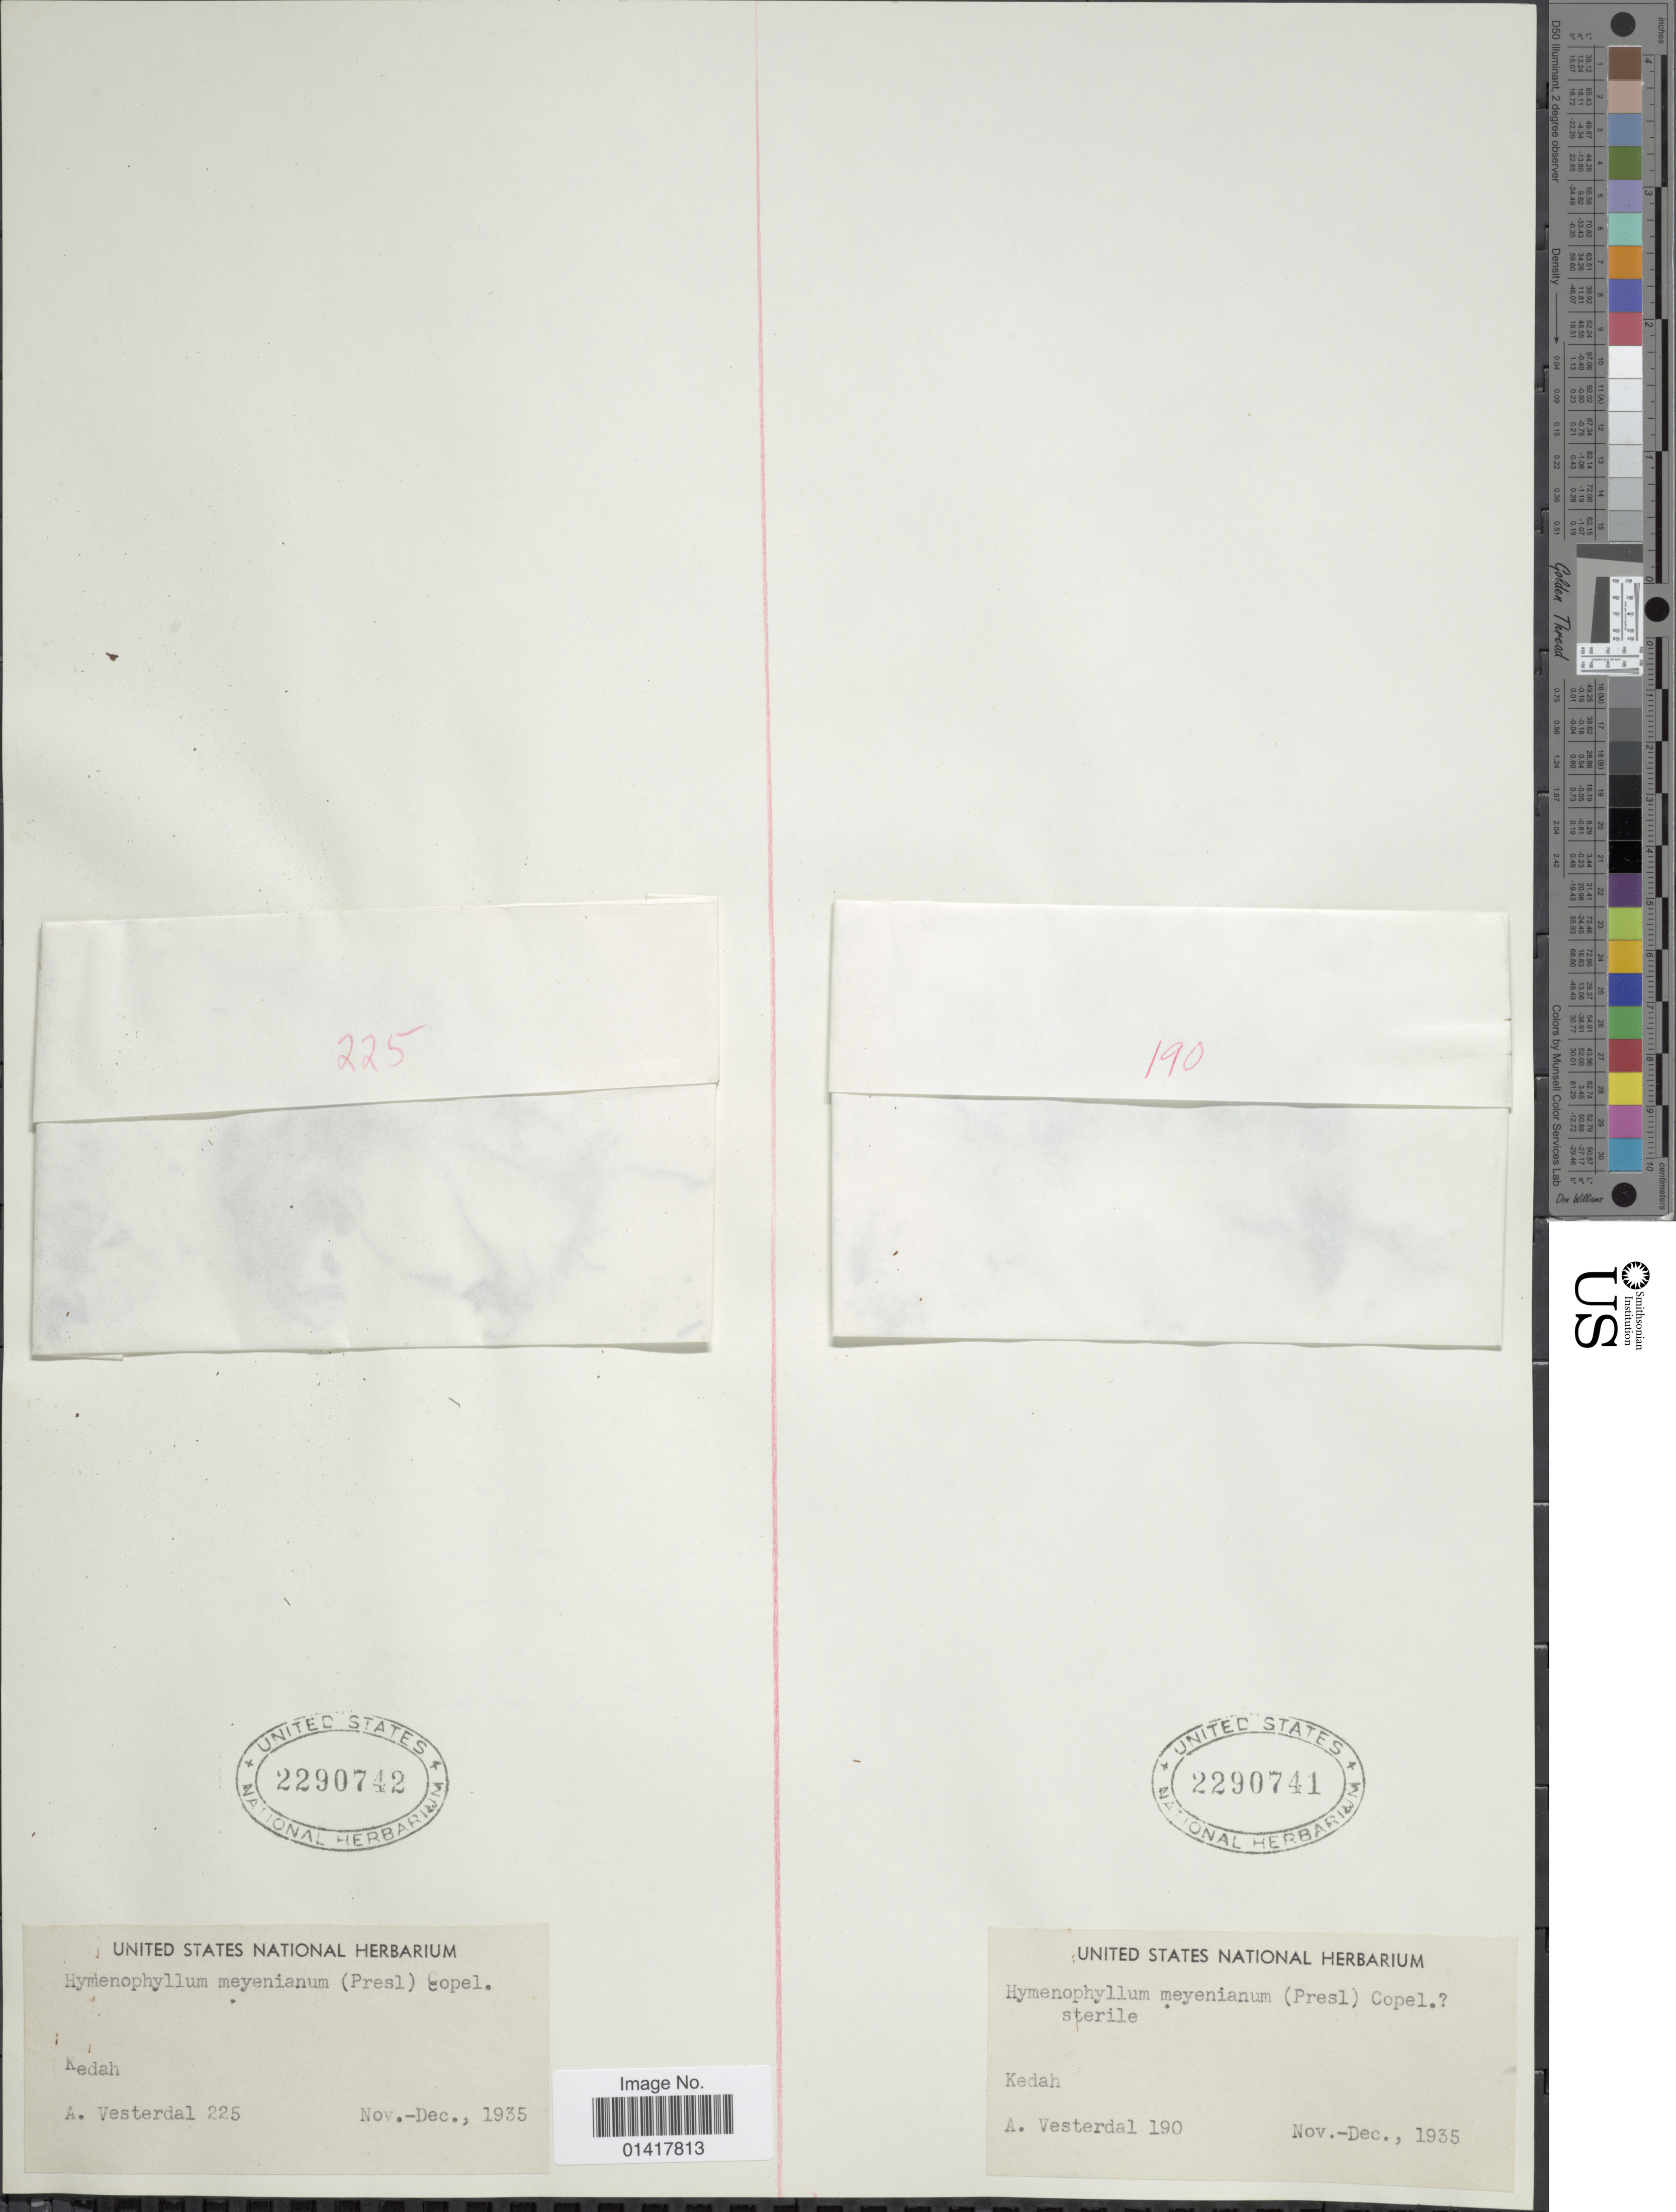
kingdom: Plantae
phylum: Tracheophyta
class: Polypodiopsida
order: Hymenophyllales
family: Hymenophyllaceae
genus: Hymenophyllum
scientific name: Hymenophyllum meyenianum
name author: (C. Presl) Copel.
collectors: A. Vesterdal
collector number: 190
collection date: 1935-11/1935-12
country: Malaysia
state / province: Kedah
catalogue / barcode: US 2290741-2